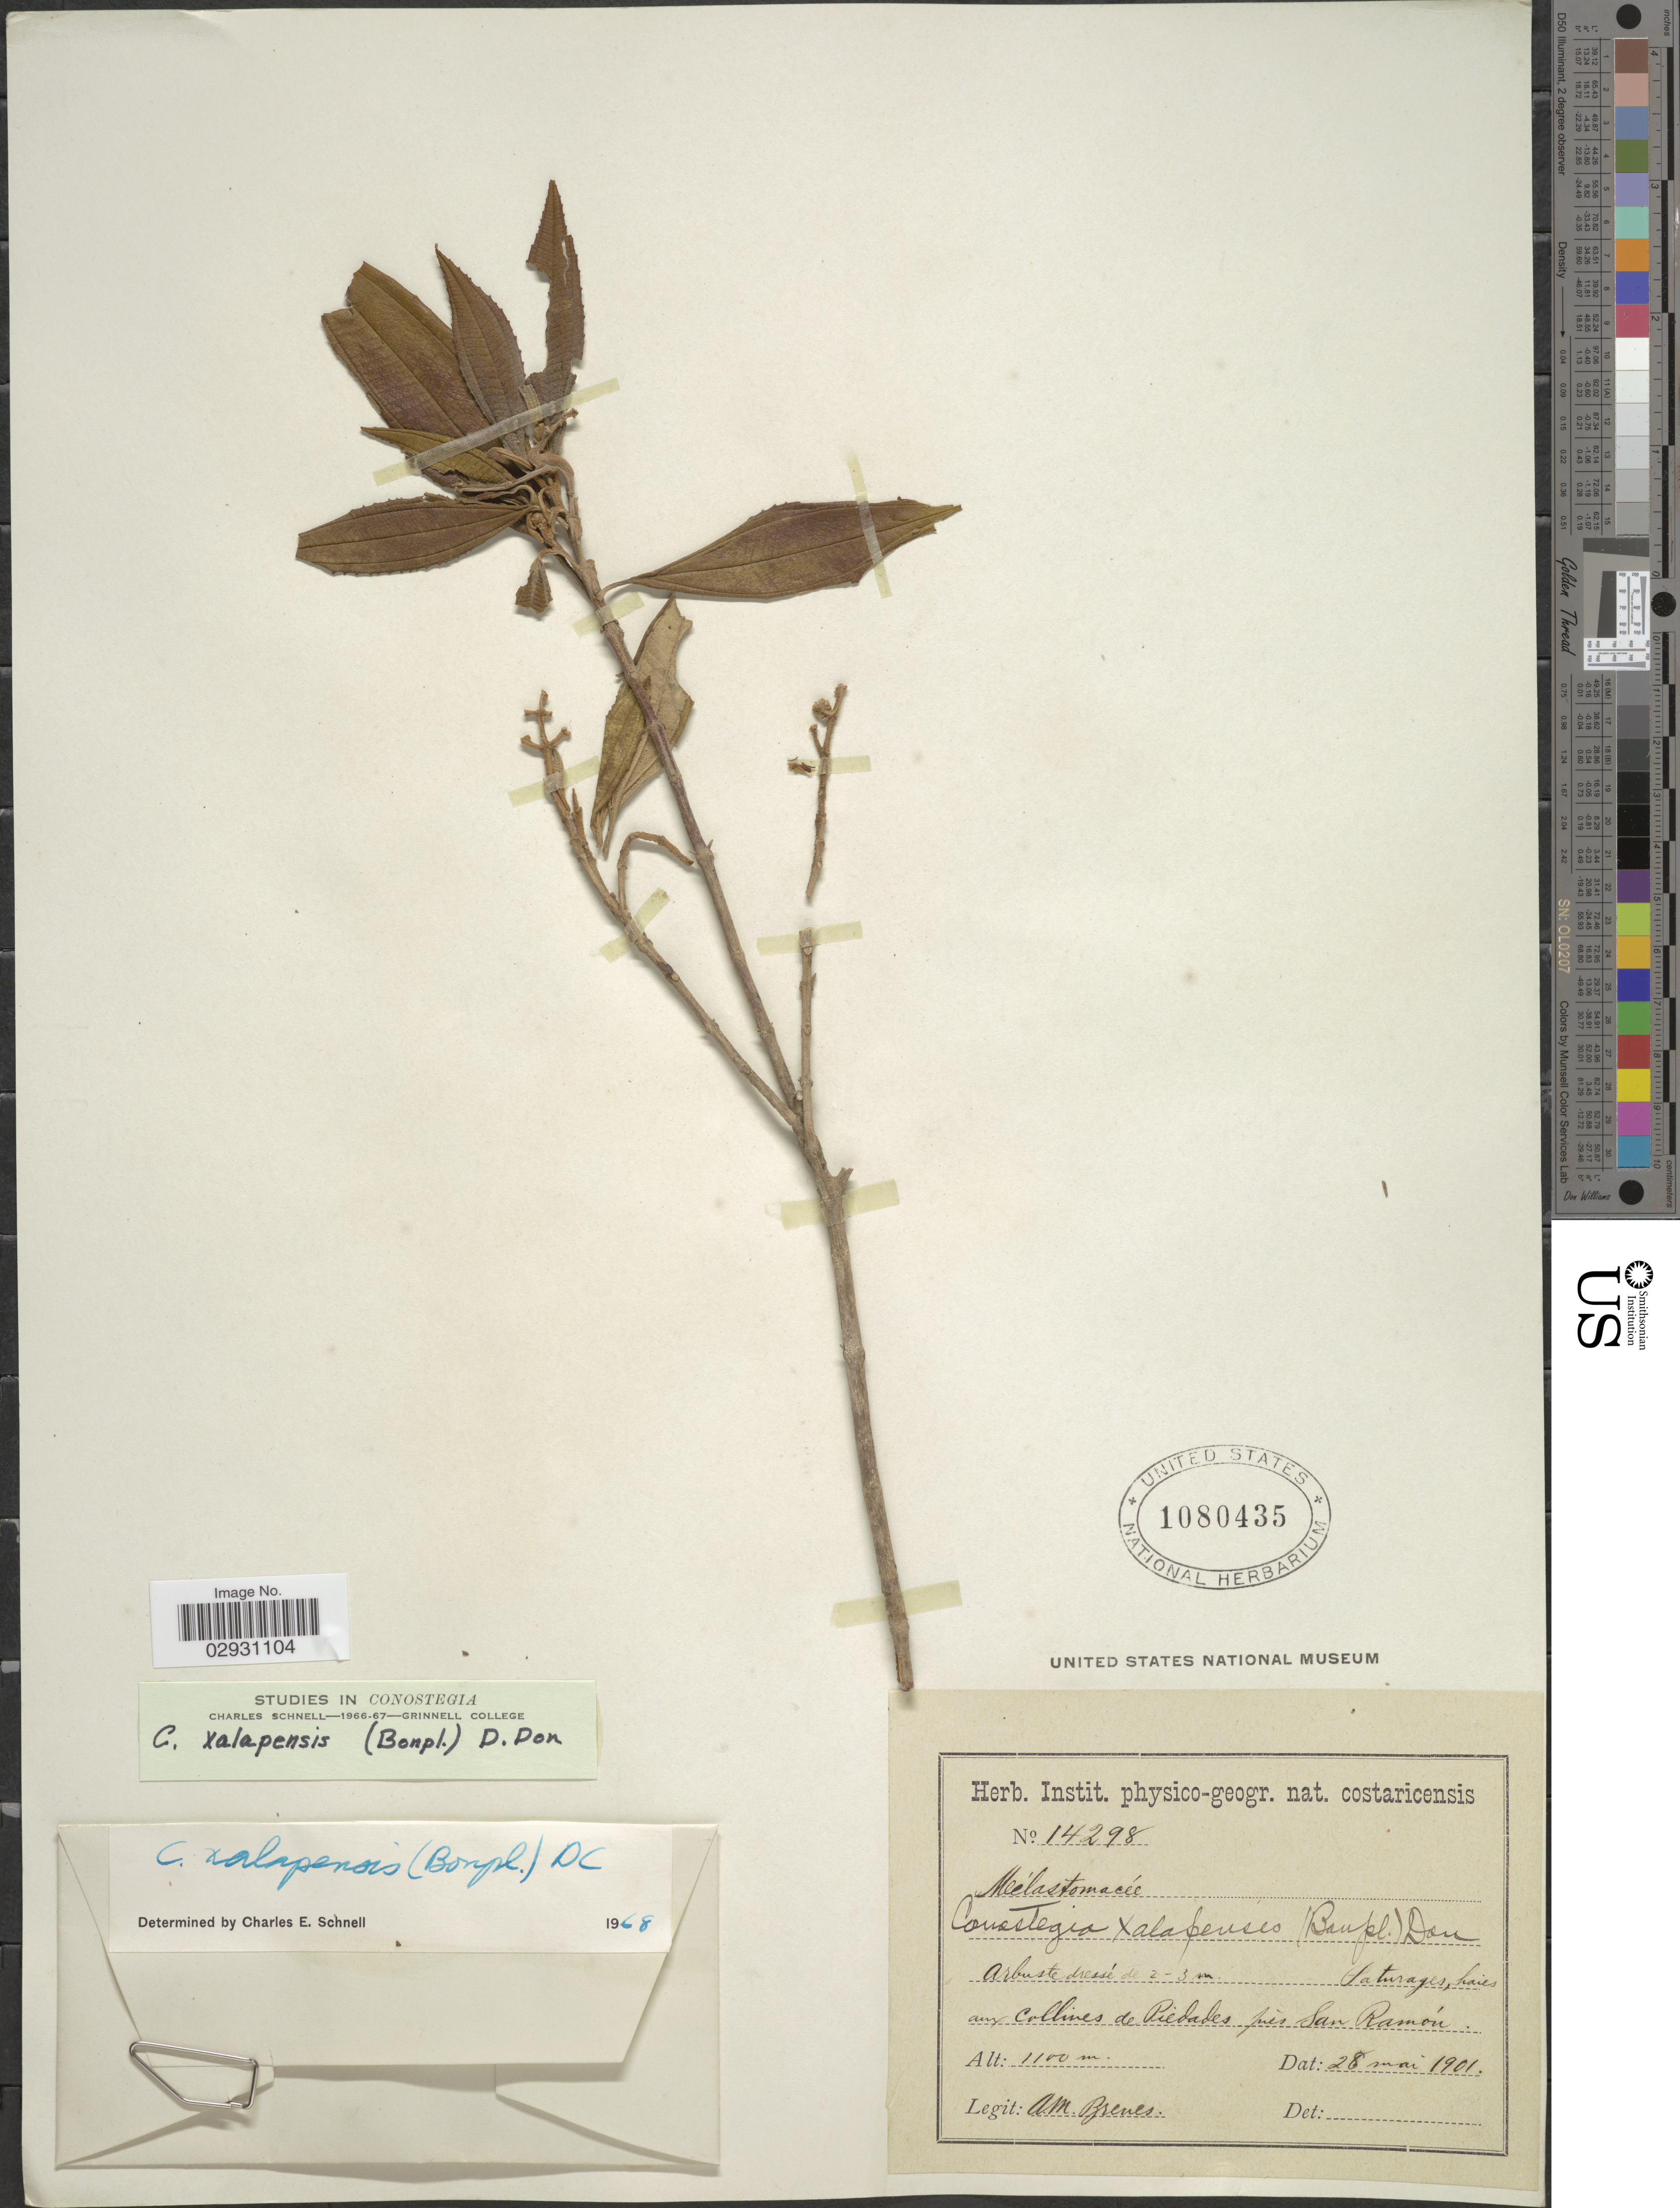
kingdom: Plantae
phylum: Tracheophyta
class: Magnoliopsida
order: Myrtales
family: Melastomataceae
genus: Conostegia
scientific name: Conostegia quadrangularis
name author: Schltdl. ex Steud.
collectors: A. Brenes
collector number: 14298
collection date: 1901-05-28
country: Costa Rica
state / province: Alajuela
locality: Haies aux Collines de Piedades près San Ramón.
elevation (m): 1100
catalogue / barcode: US 1080435